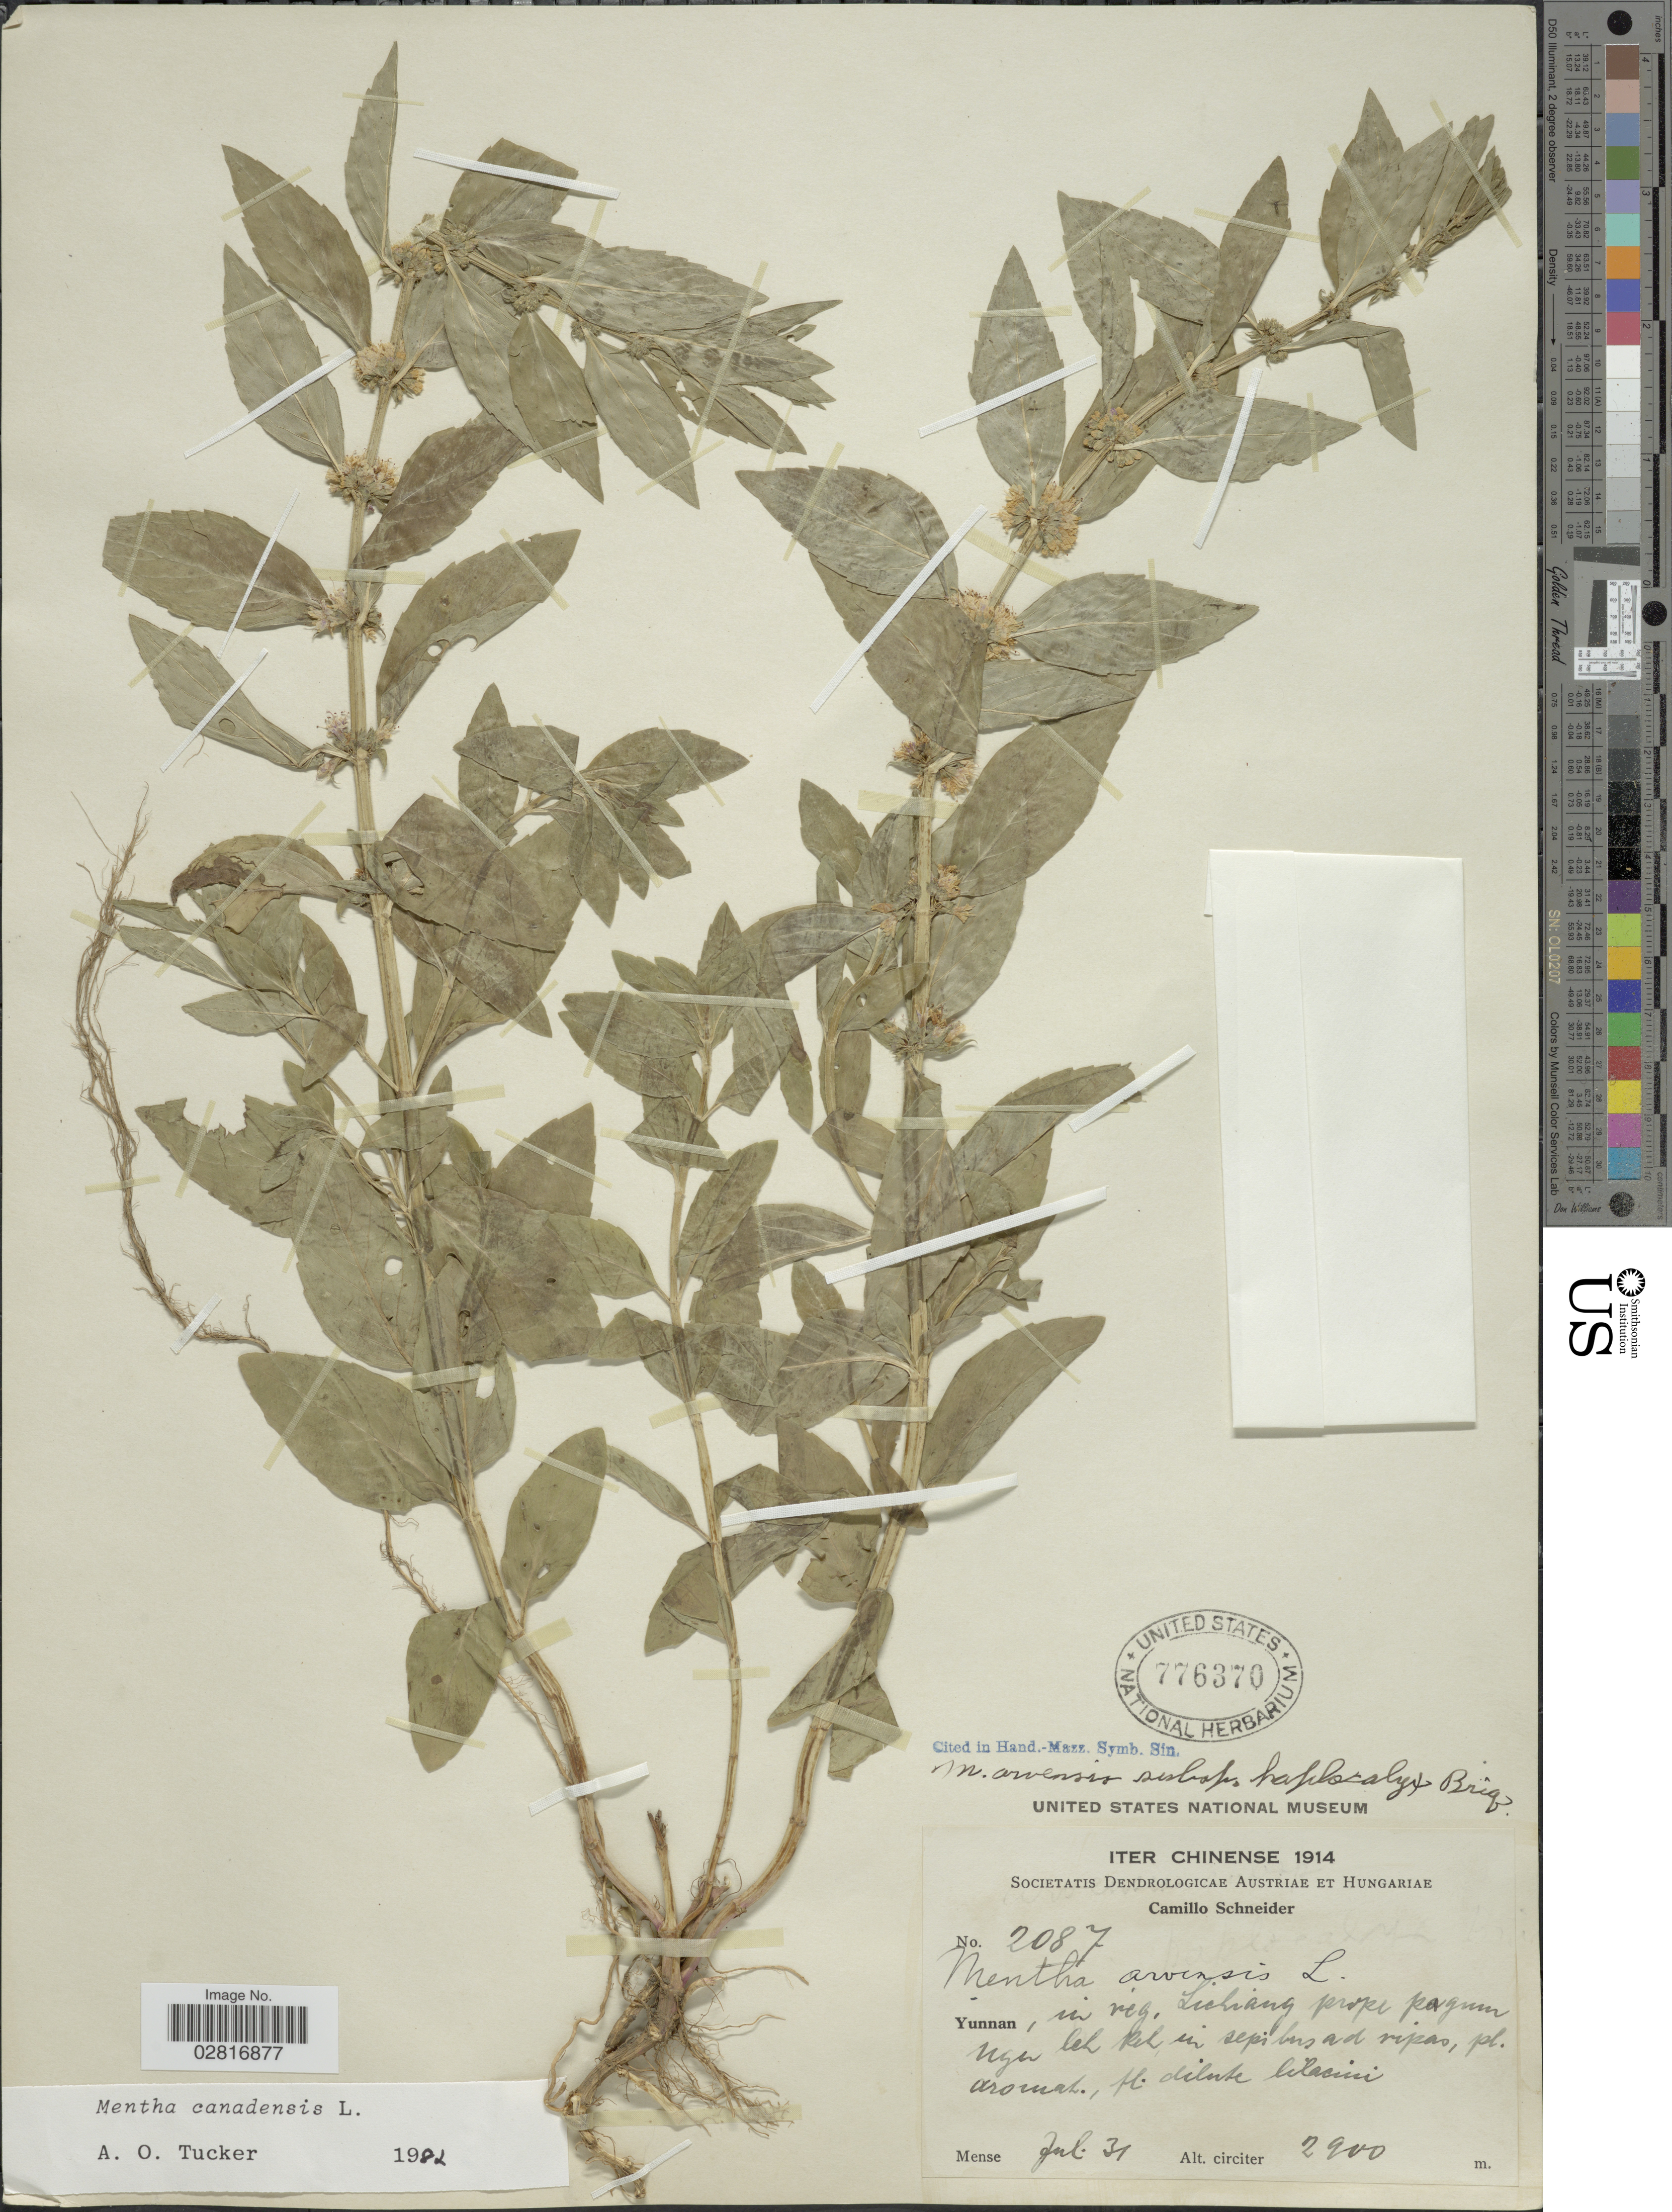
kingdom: Plantae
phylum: Tracheophyta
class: Magnoliopsida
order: Lamiales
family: Lamiaceae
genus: Mentha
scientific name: Mentha canadensis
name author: L.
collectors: C. K. Schneider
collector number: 2087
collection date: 1914-07-31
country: China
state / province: Yunnan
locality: Yunnan, in reg. Lichiang prope pagum nga Leh [interpreted] Rek [interpreted].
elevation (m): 2900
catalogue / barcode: US 776370